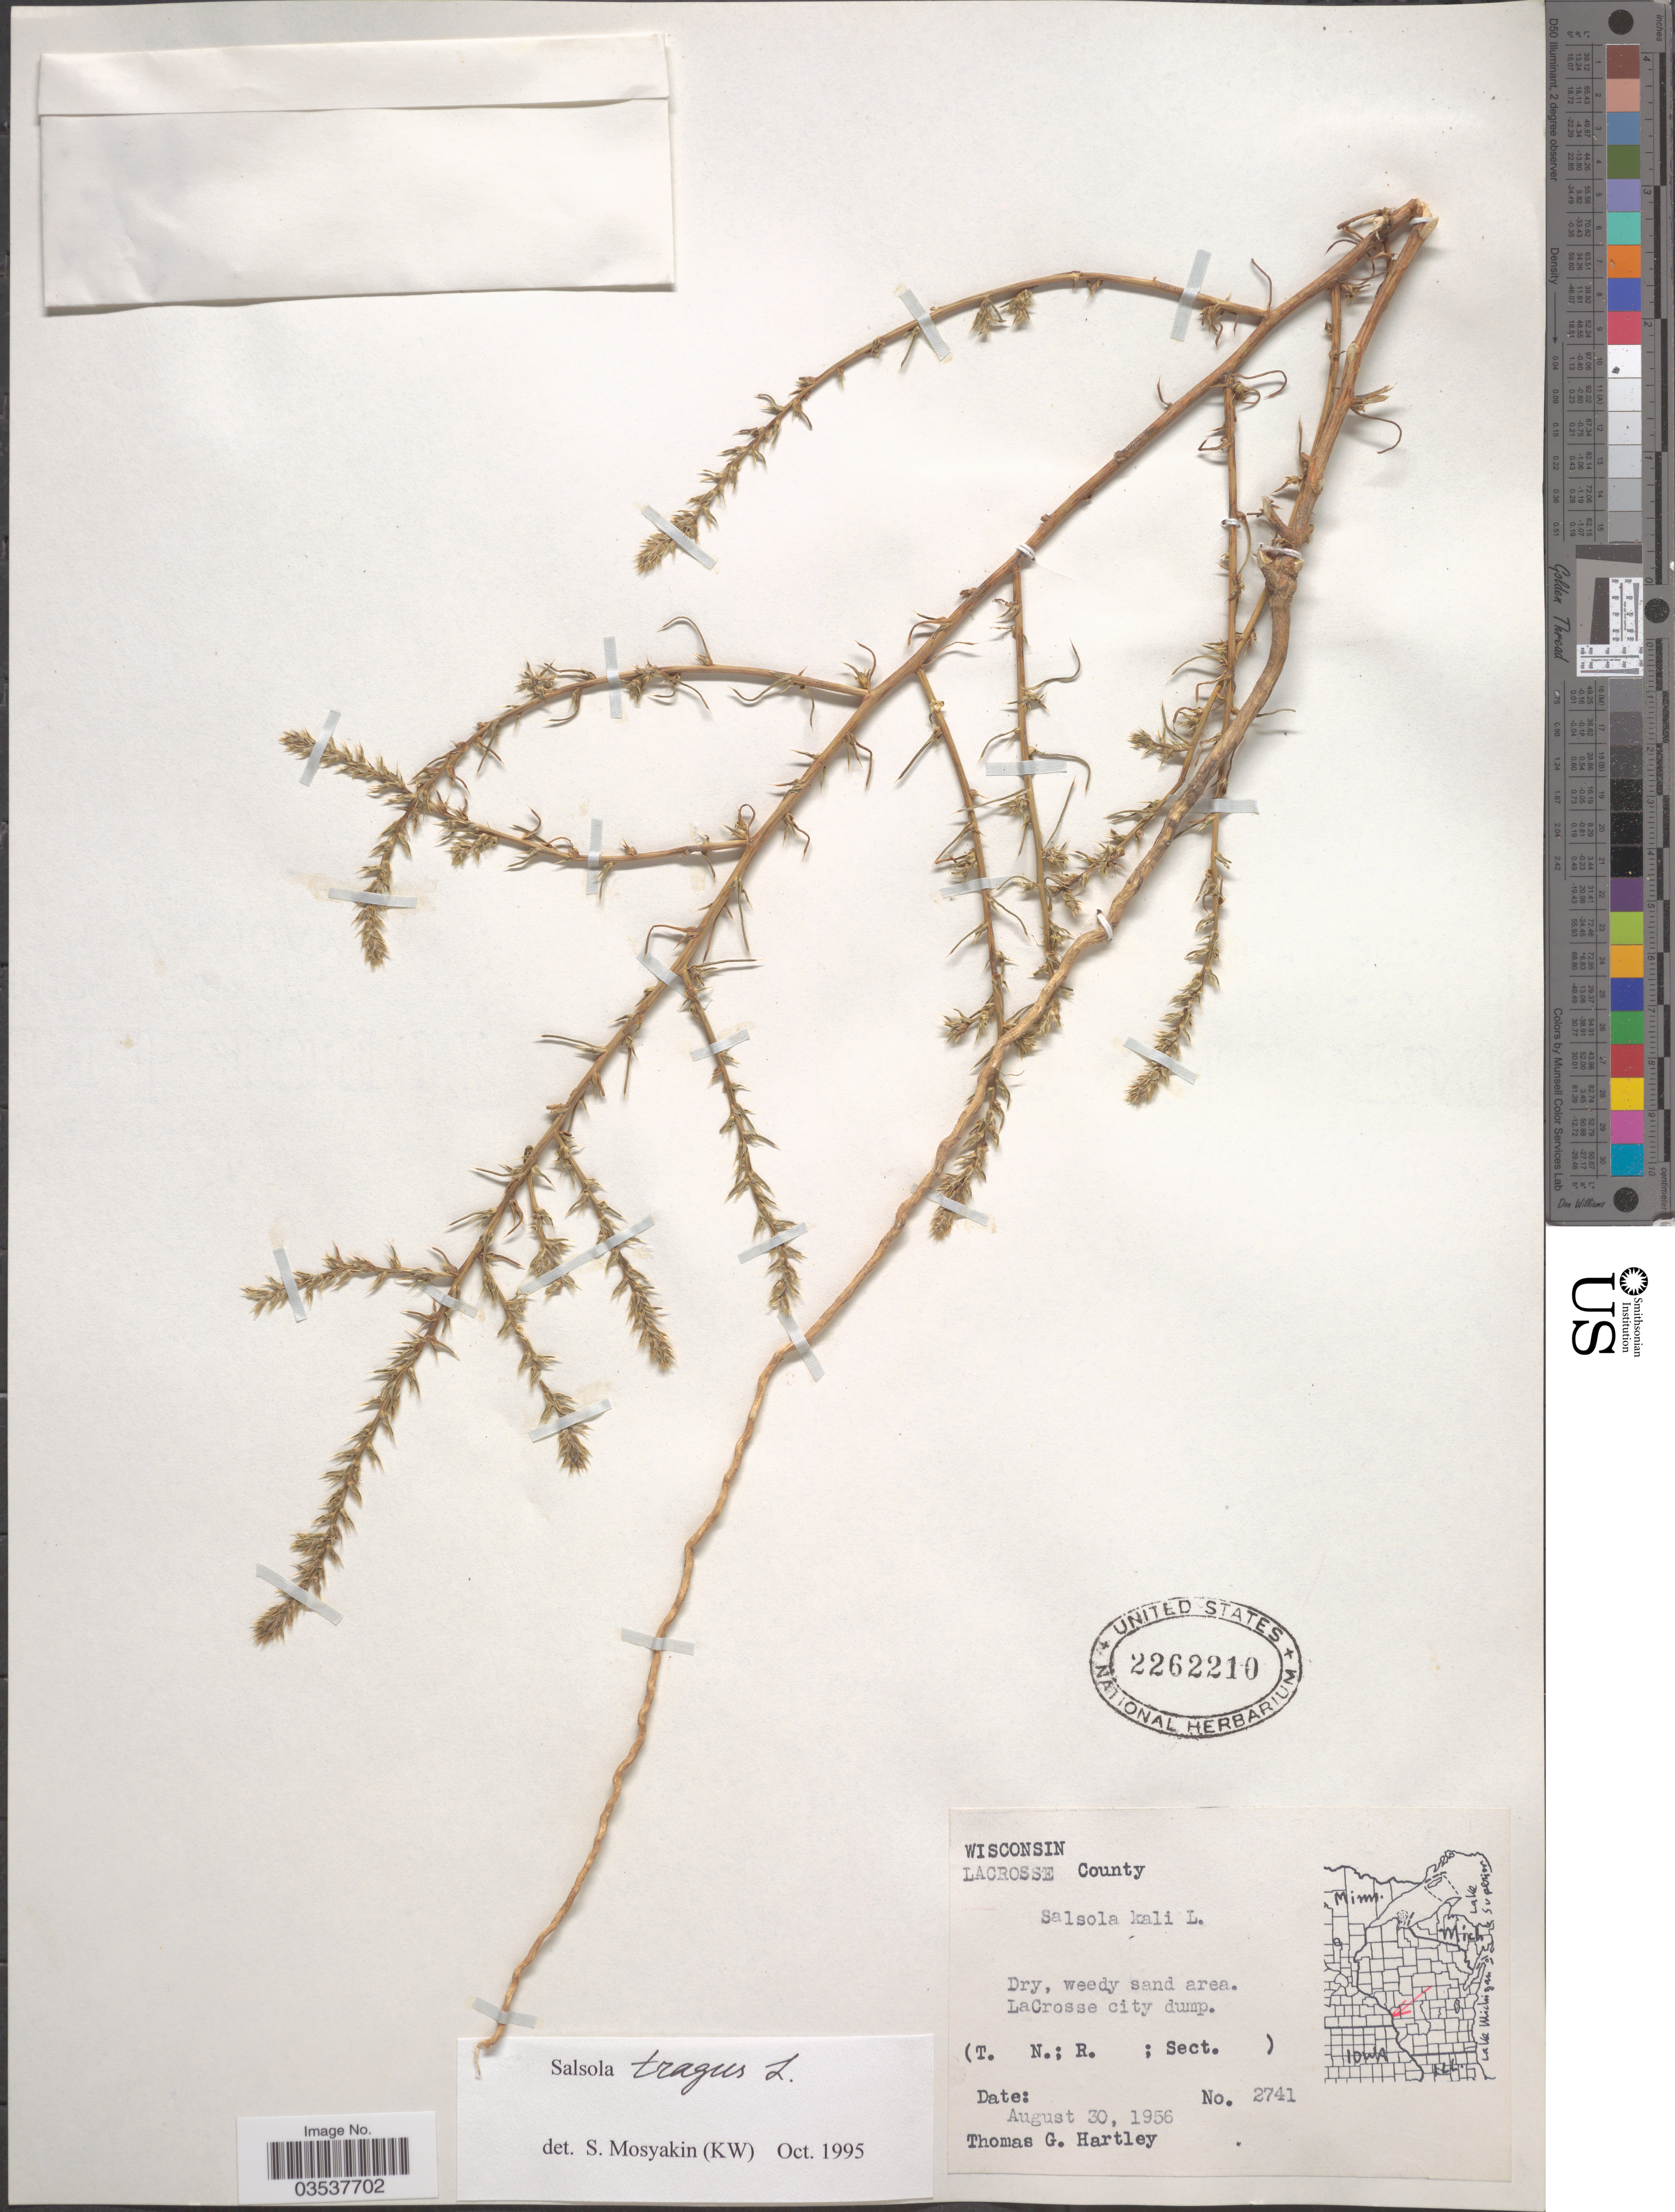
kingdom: Plantae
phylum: Tracheophyta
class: Magnoliopsida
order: Caryophyllales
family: Amaranthaceae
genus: Salsola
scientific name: Salsola kali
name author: L.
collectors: T. G. Hartley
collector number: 2741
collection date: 1956-08-30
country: United States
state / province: Wisconsin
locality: Lacrosse County. LaCrosse city dump.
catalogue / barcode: US 2262210